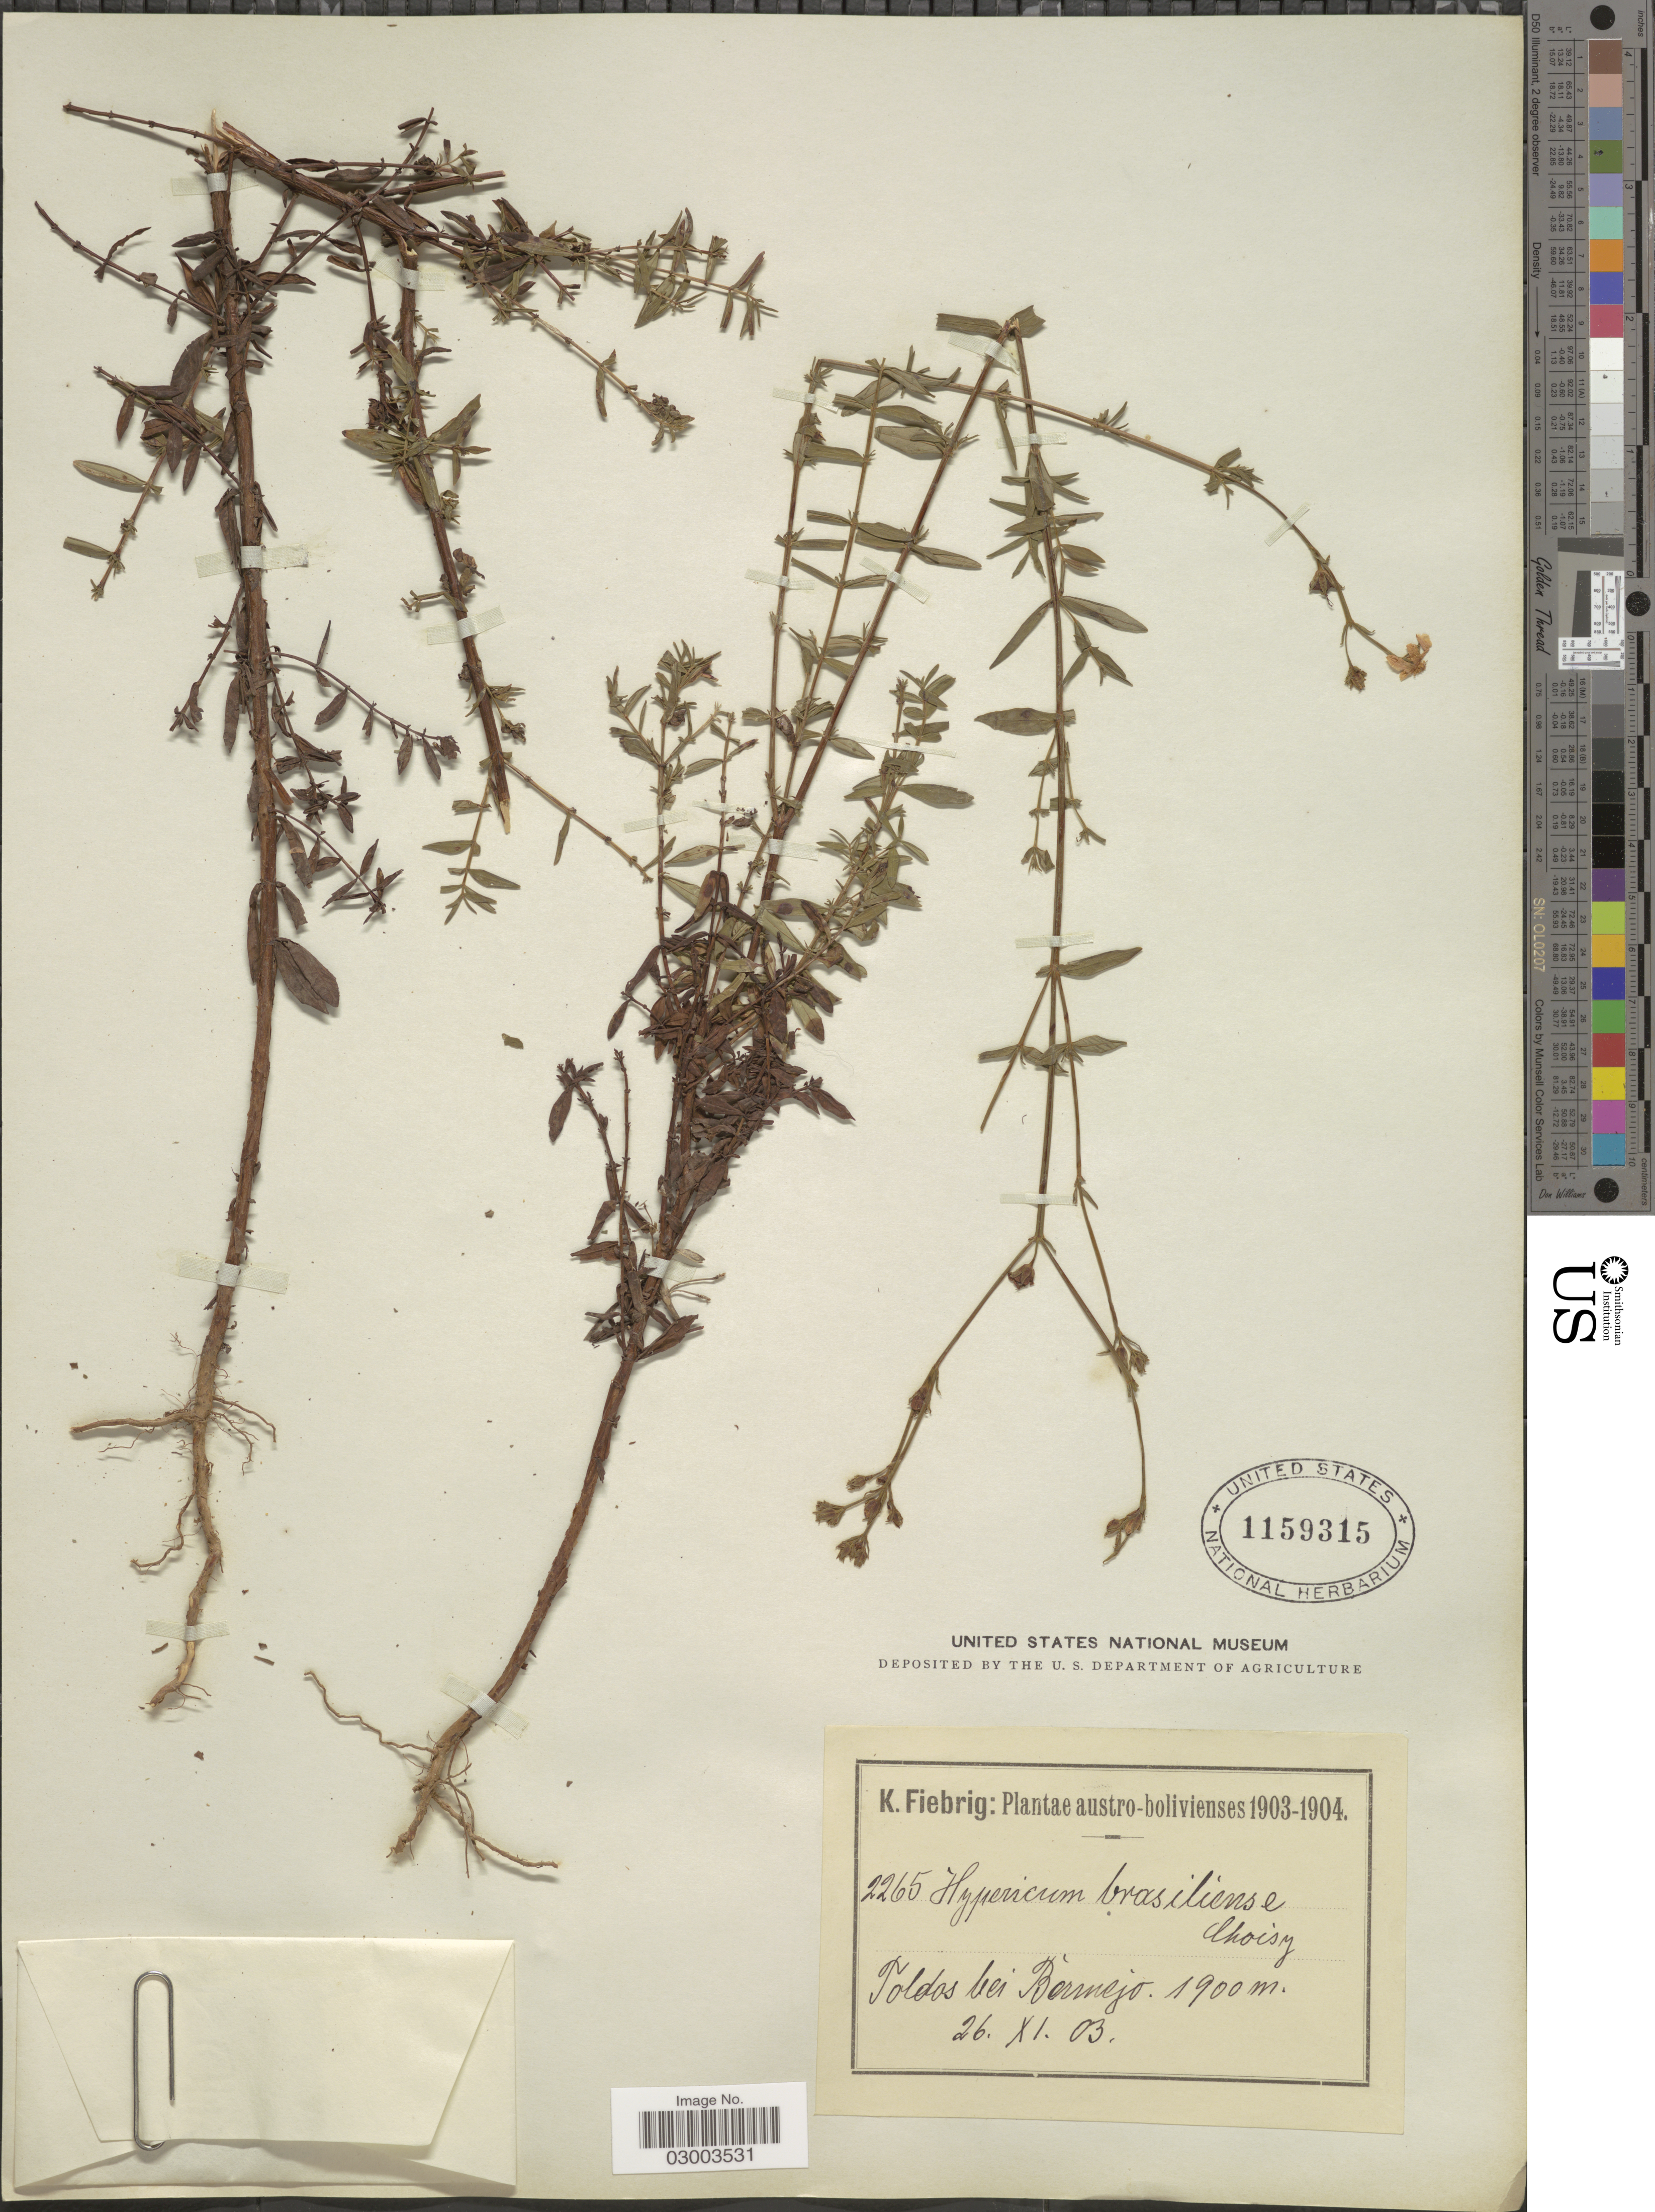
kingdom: Plantae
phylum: Tracheophyta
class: Magnoliopsida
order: Malpighiales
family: Hypericaceae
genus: Hypericum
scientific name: Hypericum brasiliense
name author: Choisy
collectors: K. Fiebrig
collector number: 2265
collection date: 1903-11-26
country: Bolivia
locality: Austro-bolivienses. Toldos bei Bermejo.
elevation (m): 1900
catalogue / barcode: US 1159315